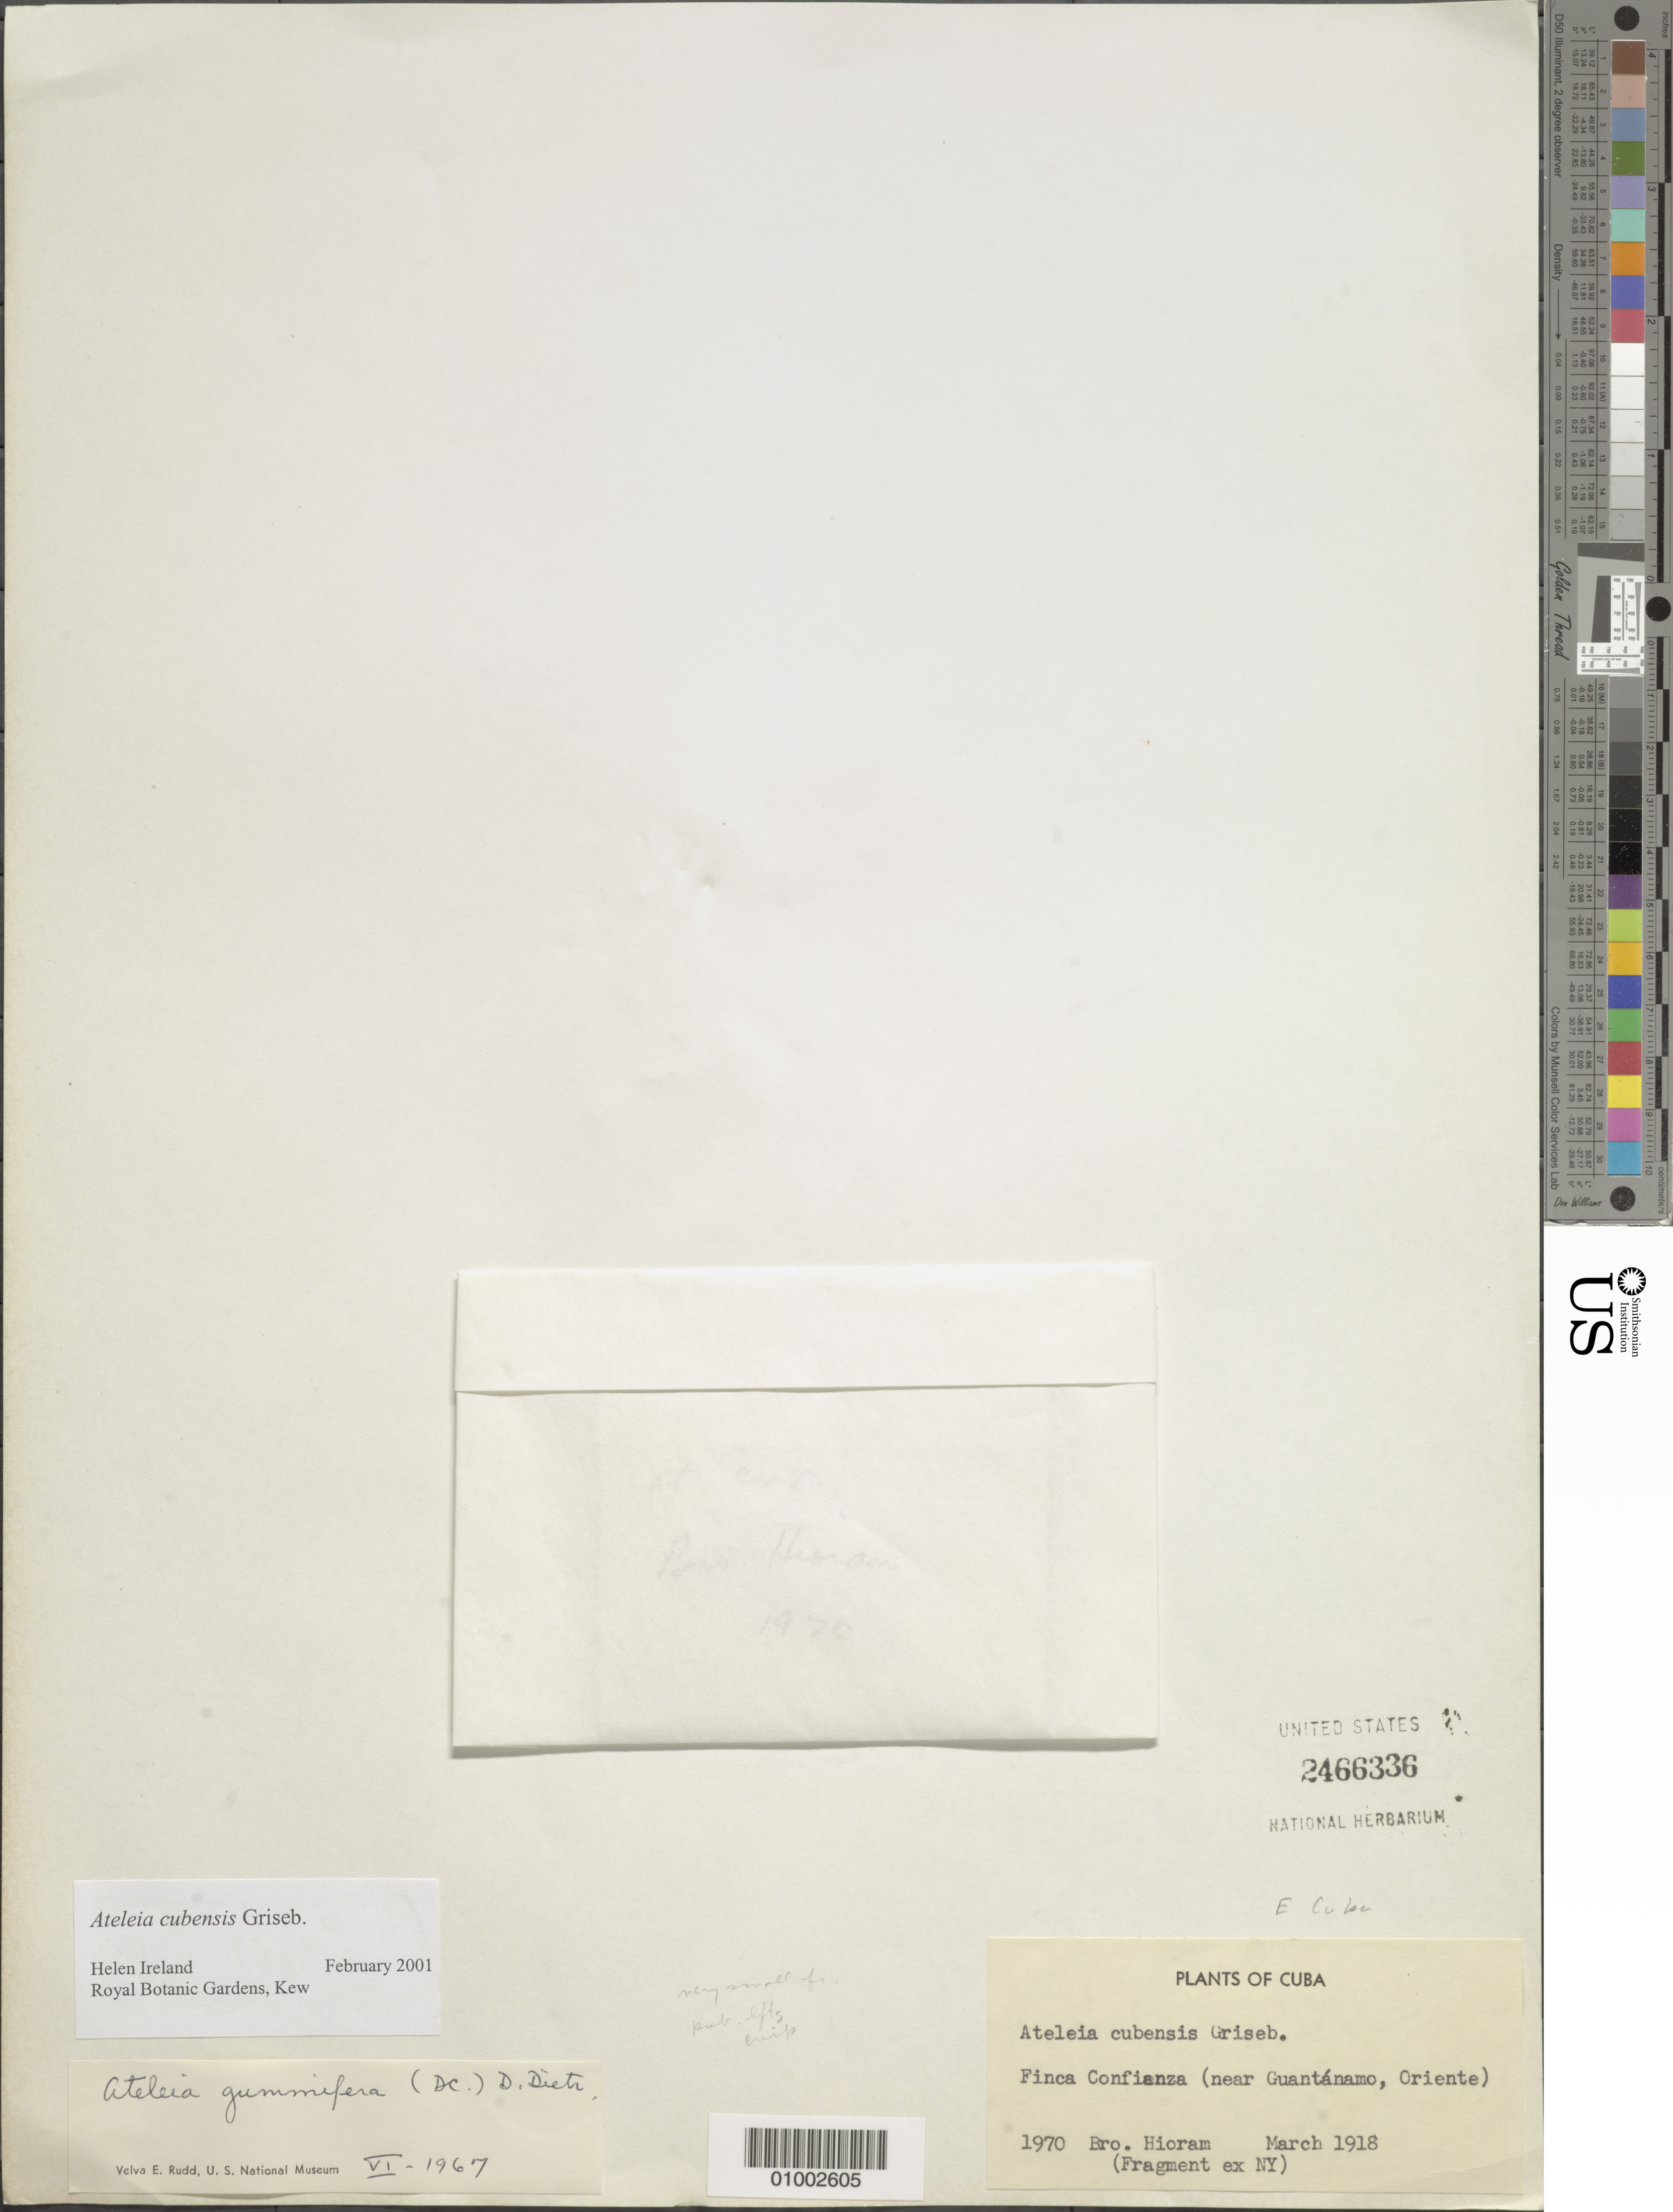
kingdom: Plantae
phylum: Tracheophyta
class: Magnoliopsida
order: Fabales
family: Fabaceae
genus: Ateleia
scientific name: Ateleia gummifera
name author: (Bertero ex DC.) D. Dietr.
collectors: Bro. Hioram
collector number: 1970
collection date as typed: Mar 1918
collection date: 1918-03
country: Cuba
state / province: Guantanamo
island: Cuba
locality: Finca Confianza (near Guantánamo)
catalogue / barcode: US 2466336